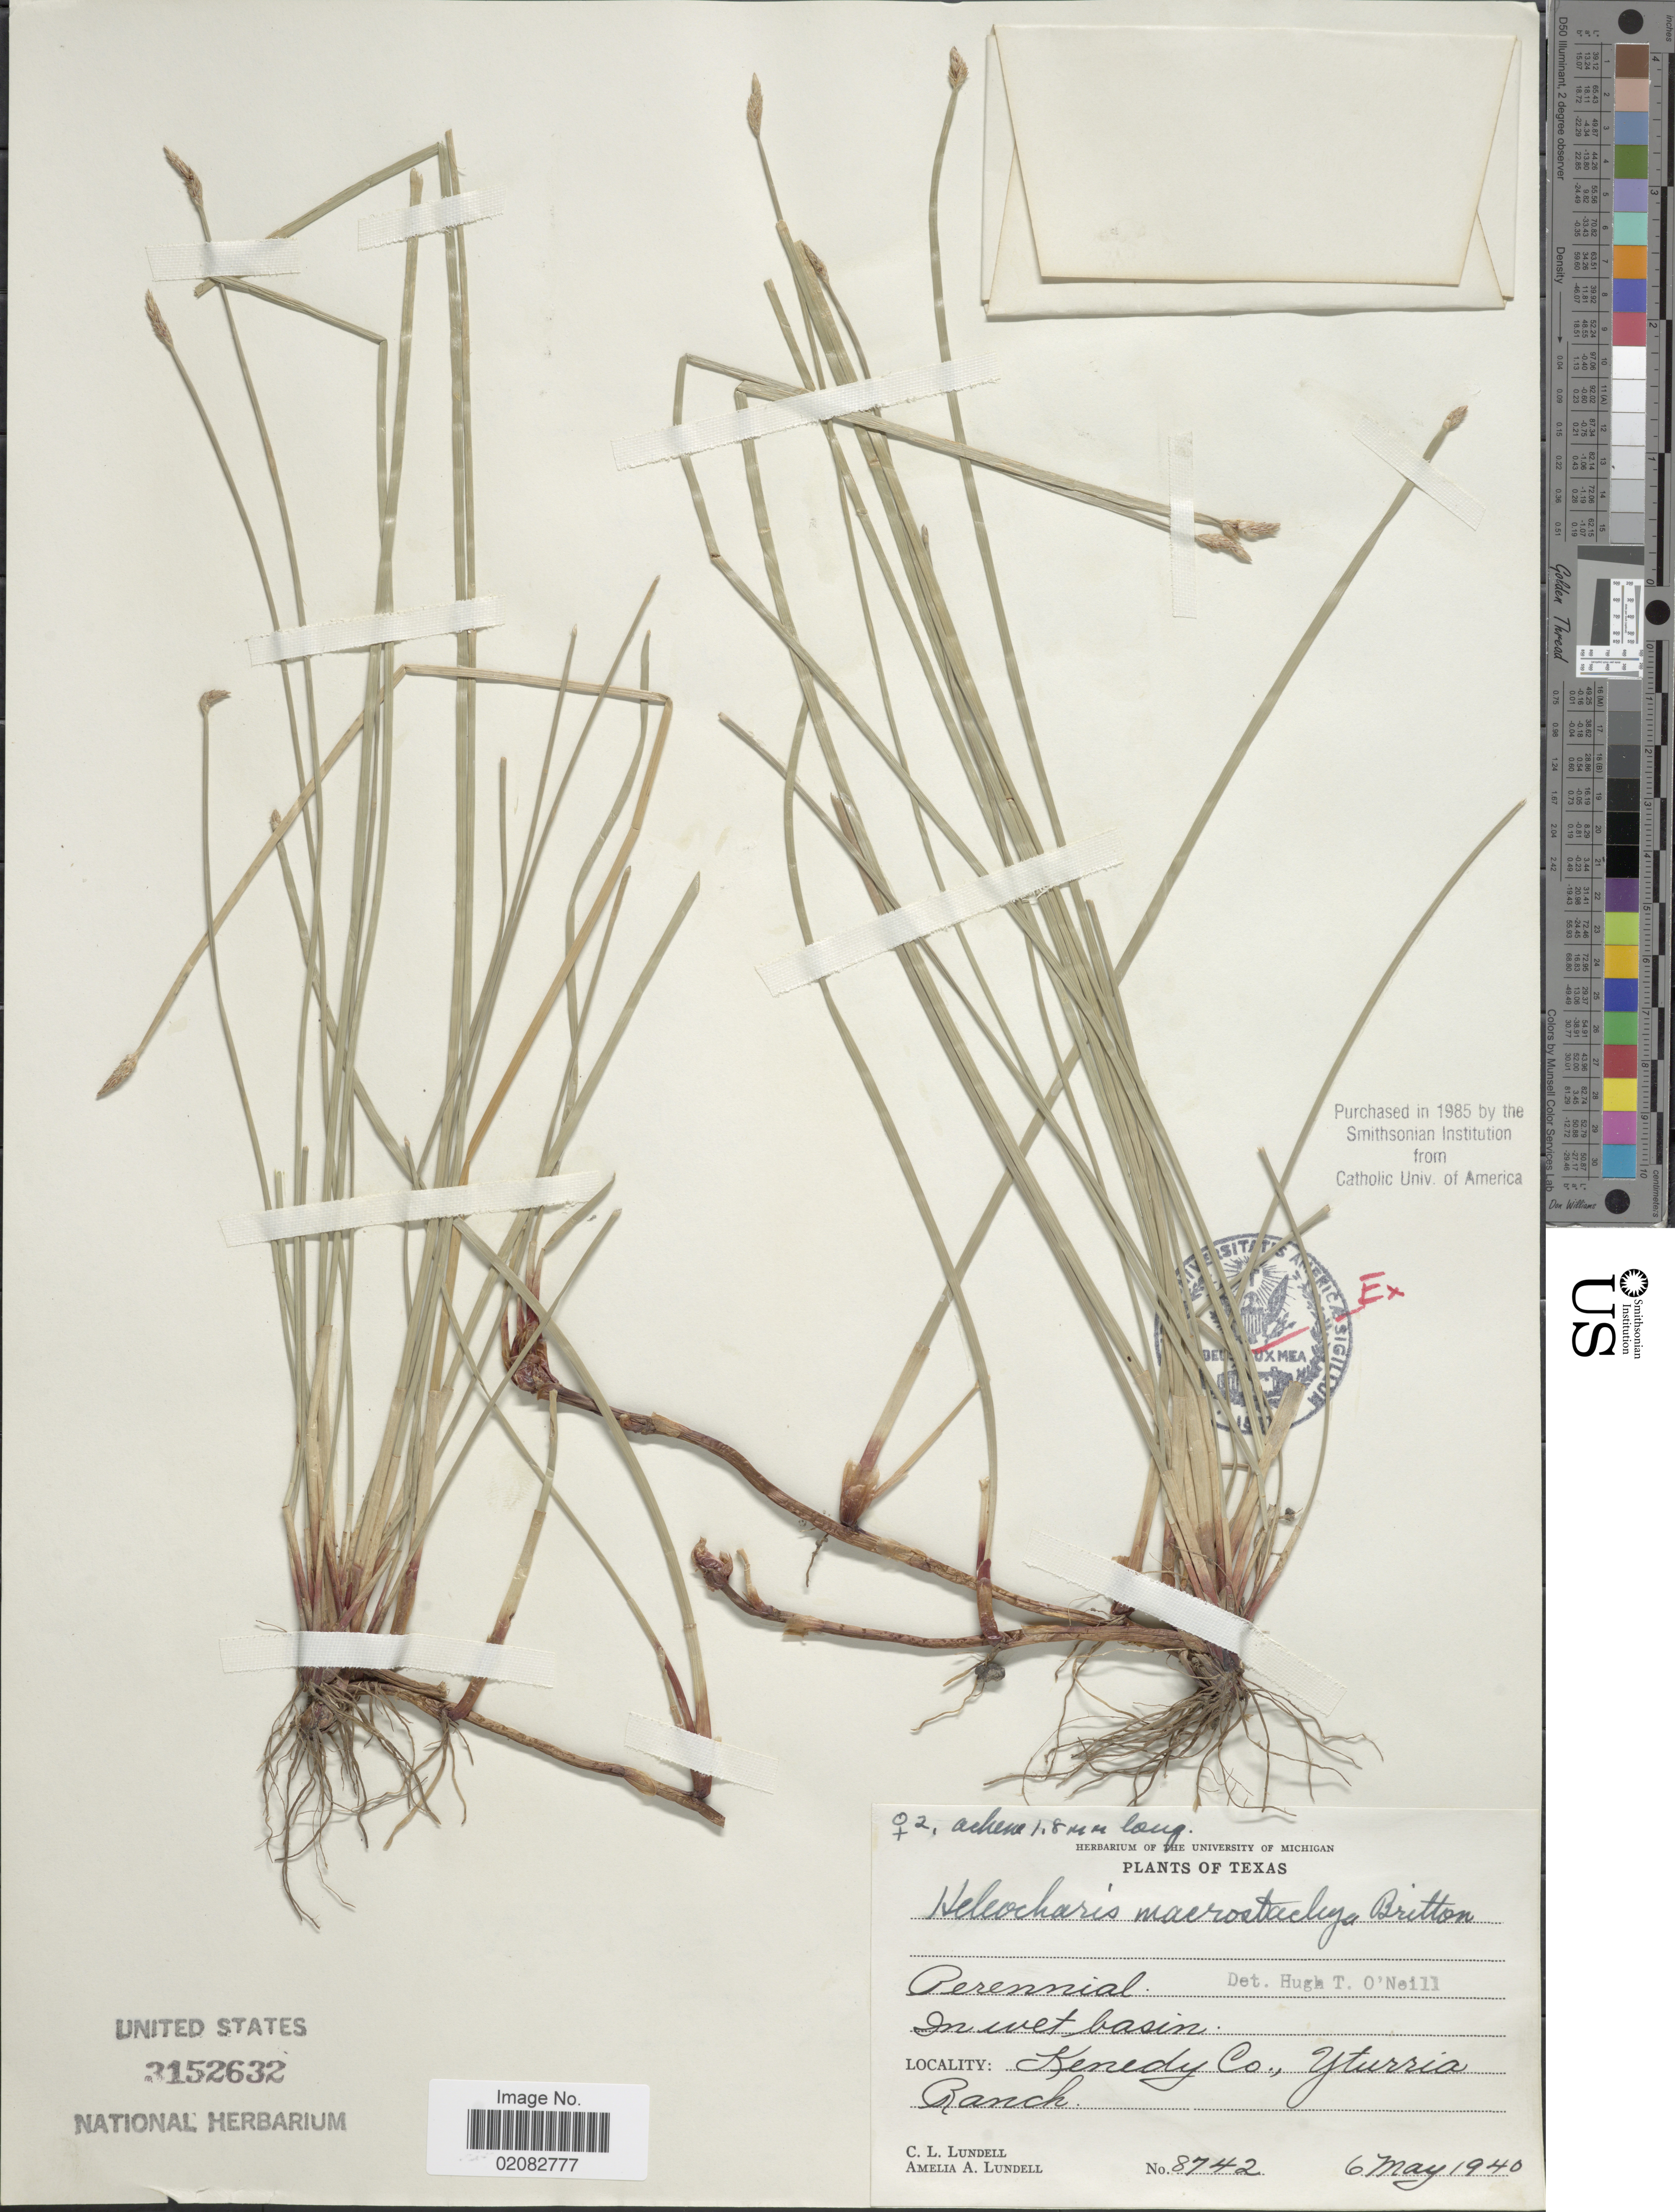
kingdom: Plantae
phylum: Tracheophyta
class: Liliopsida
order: Poales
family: Cyperaceae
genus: Eleocharis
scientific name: Eleocharis macrostachya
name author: Britton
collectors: C. L. Lundell & A. A. Lundell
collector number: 8742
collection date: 1940-05-06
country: United States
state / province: Texas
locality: Kenedy Co., Yturria Ranch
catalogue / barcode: US 3152632